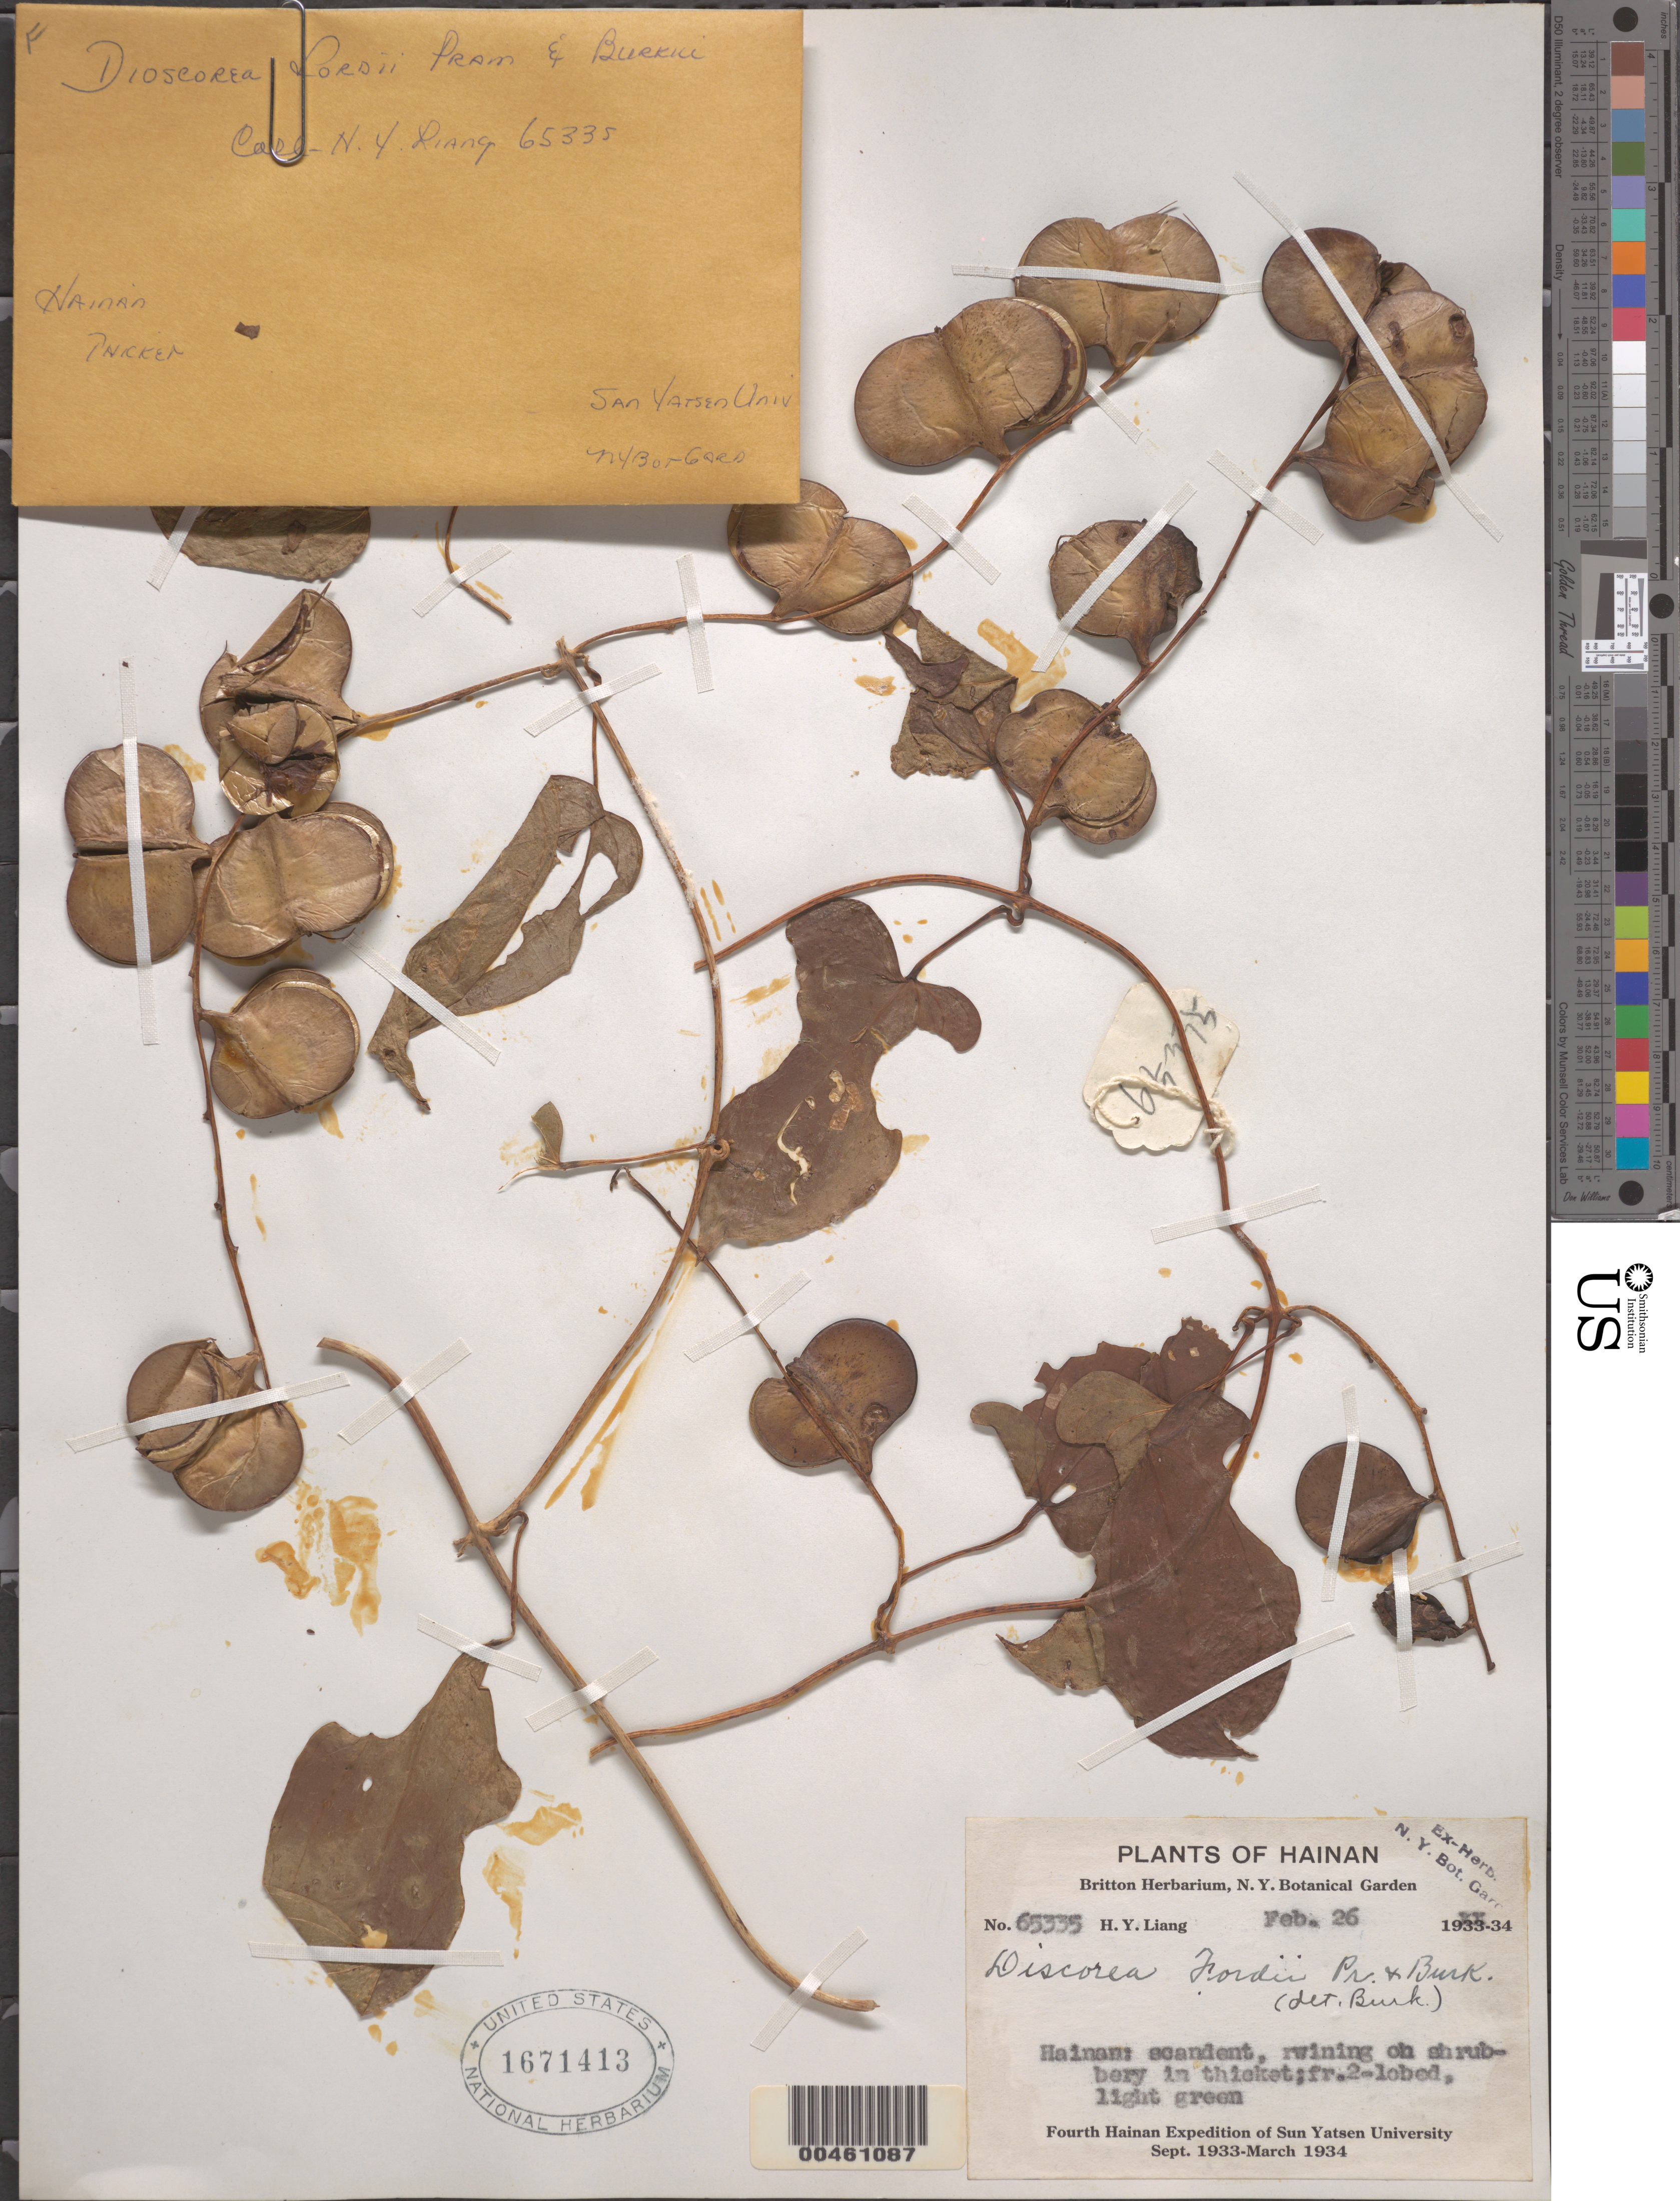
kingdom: Plantae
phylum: Tracheophyta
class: Liliopsida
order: Dioscoreales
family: Dioscoreaceae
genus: Dioscorea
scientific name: Dioscorea fordii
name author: Prain & Burkill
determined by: Burkill, I. H.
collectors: H. Y. Liang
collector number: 65335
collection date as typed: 26 Feb 1934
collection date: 1934-02-26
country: China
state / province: Hainan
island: Hainan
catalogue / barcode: US 1671413